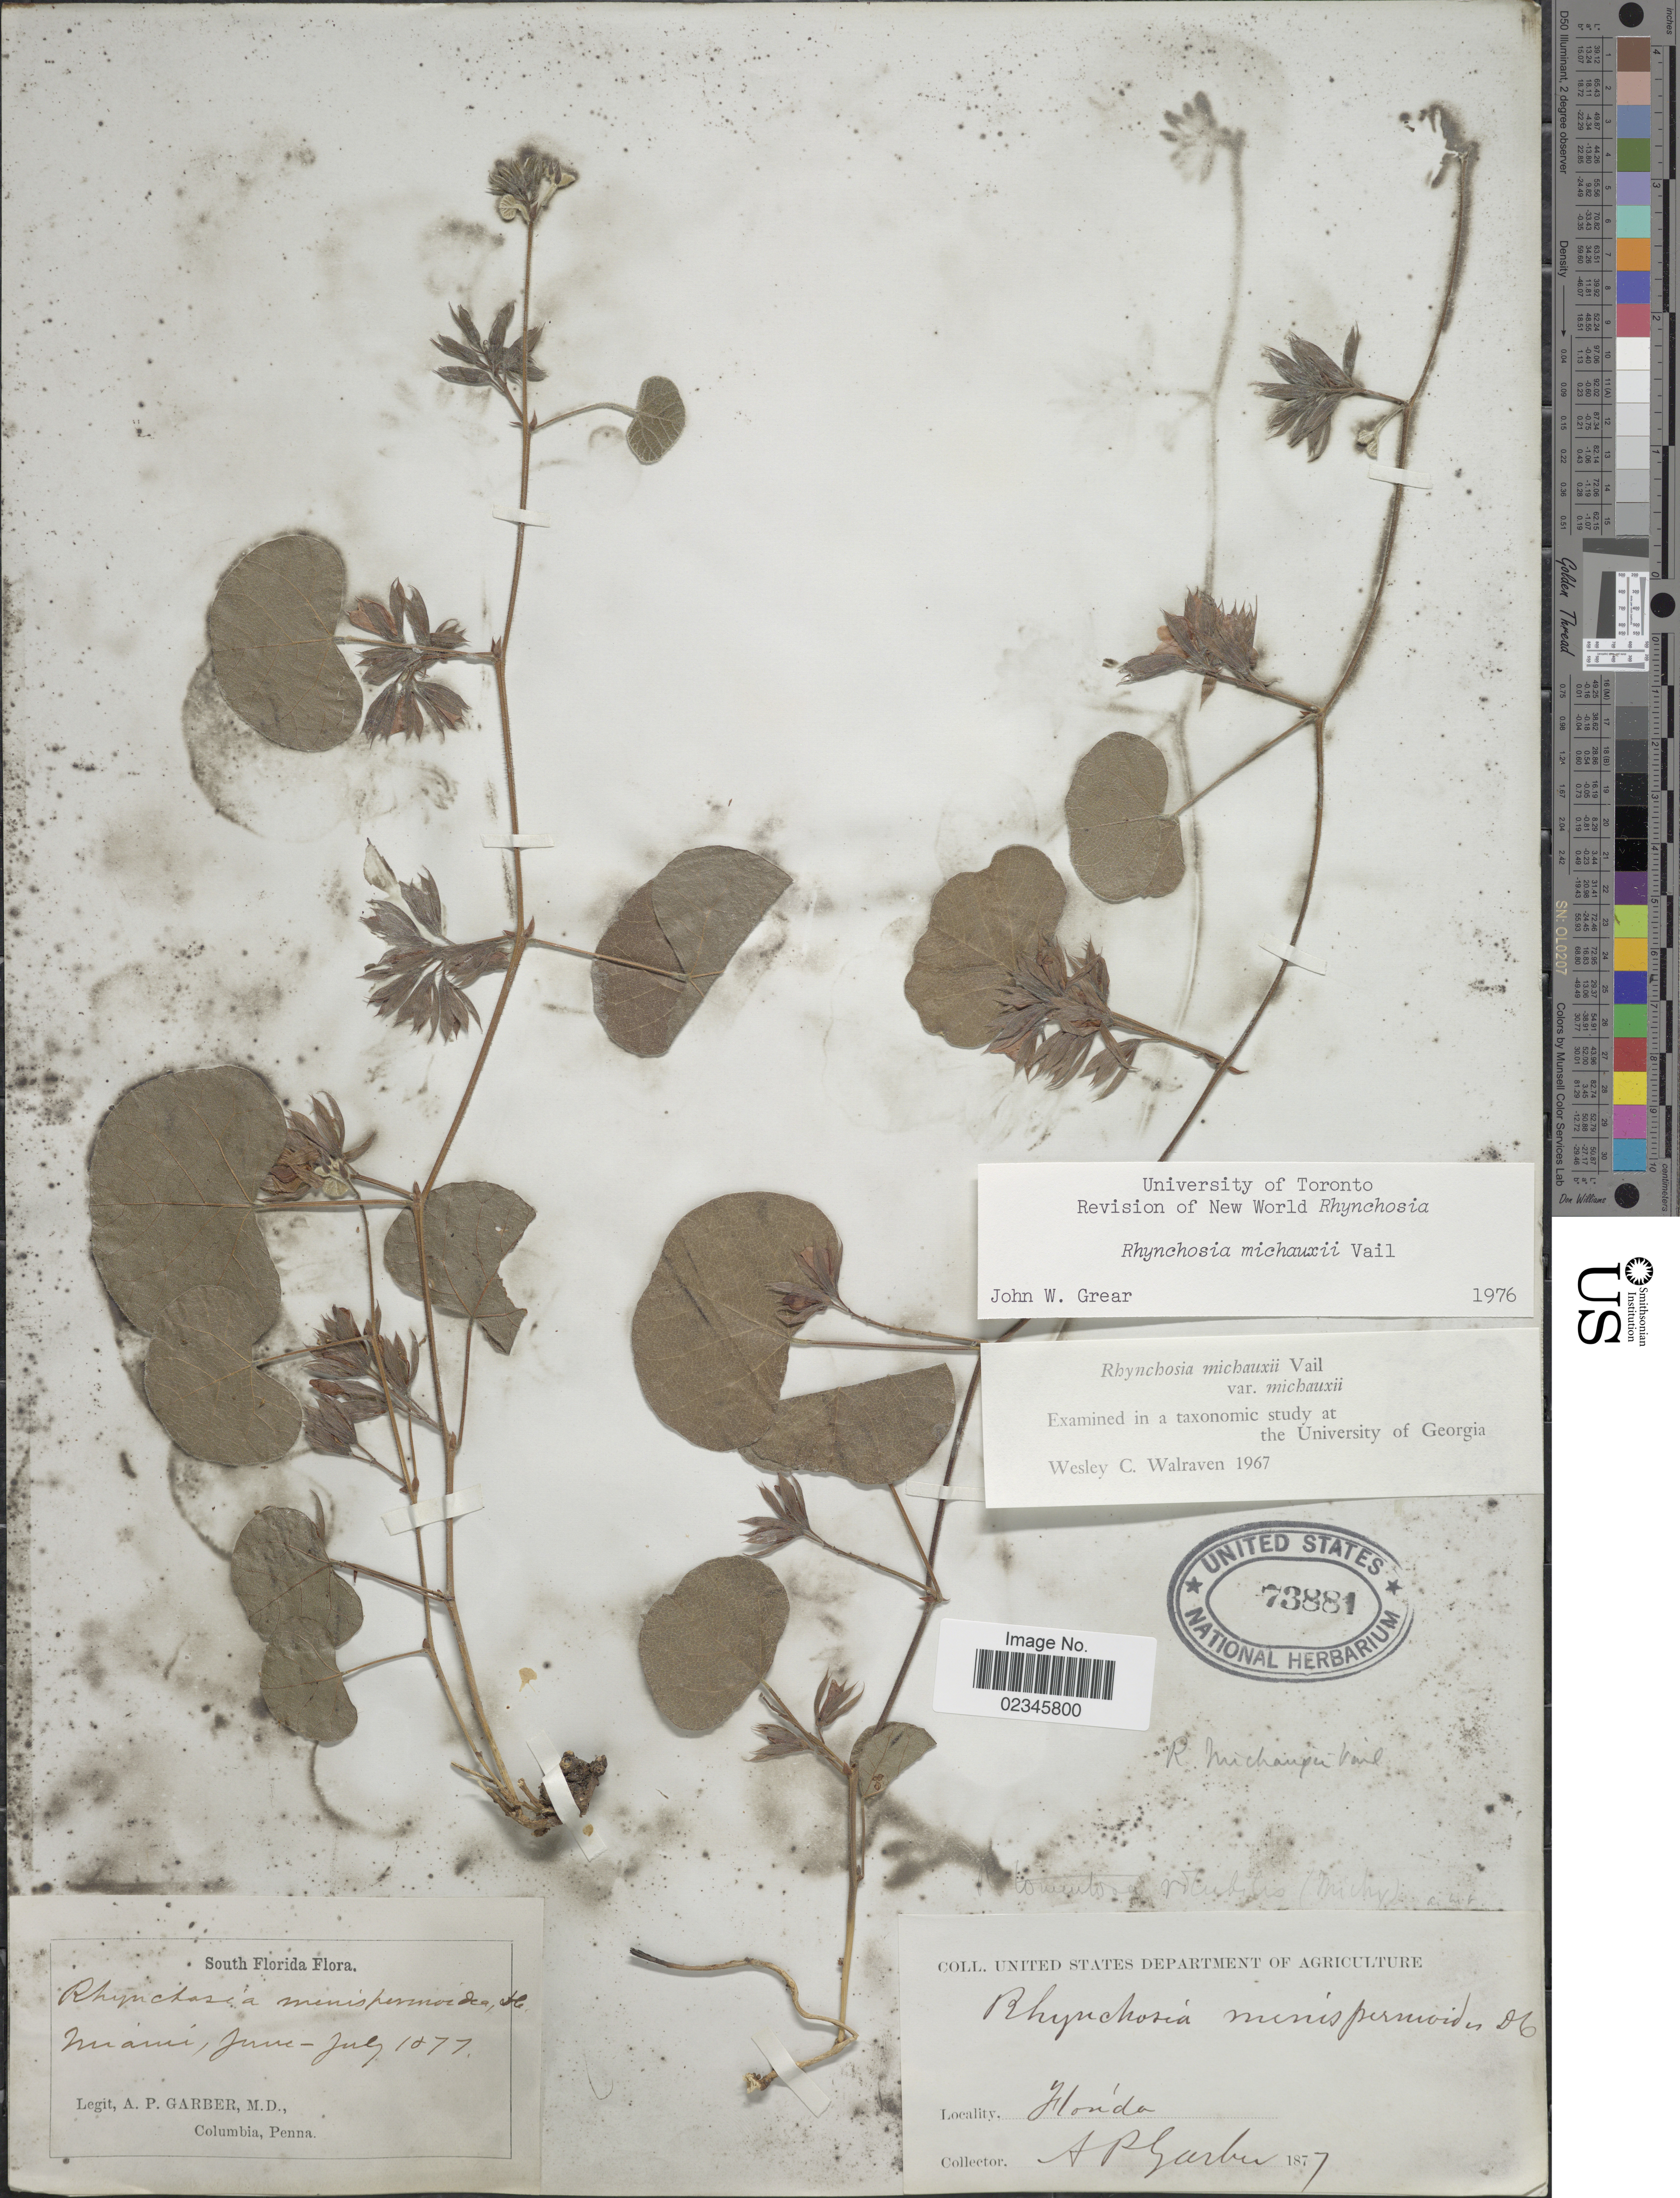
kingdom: Plantae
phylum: Tracheophyta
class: Magnoliopsida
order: Fabales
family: Fabaceae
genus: Rhynchosia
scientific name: Rhynchosia michauxii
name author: Vail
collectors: A. P. Garber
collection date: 1877-06/1877-07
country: United States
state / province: Florida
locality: Miami, South Florida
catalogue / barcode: US 73881